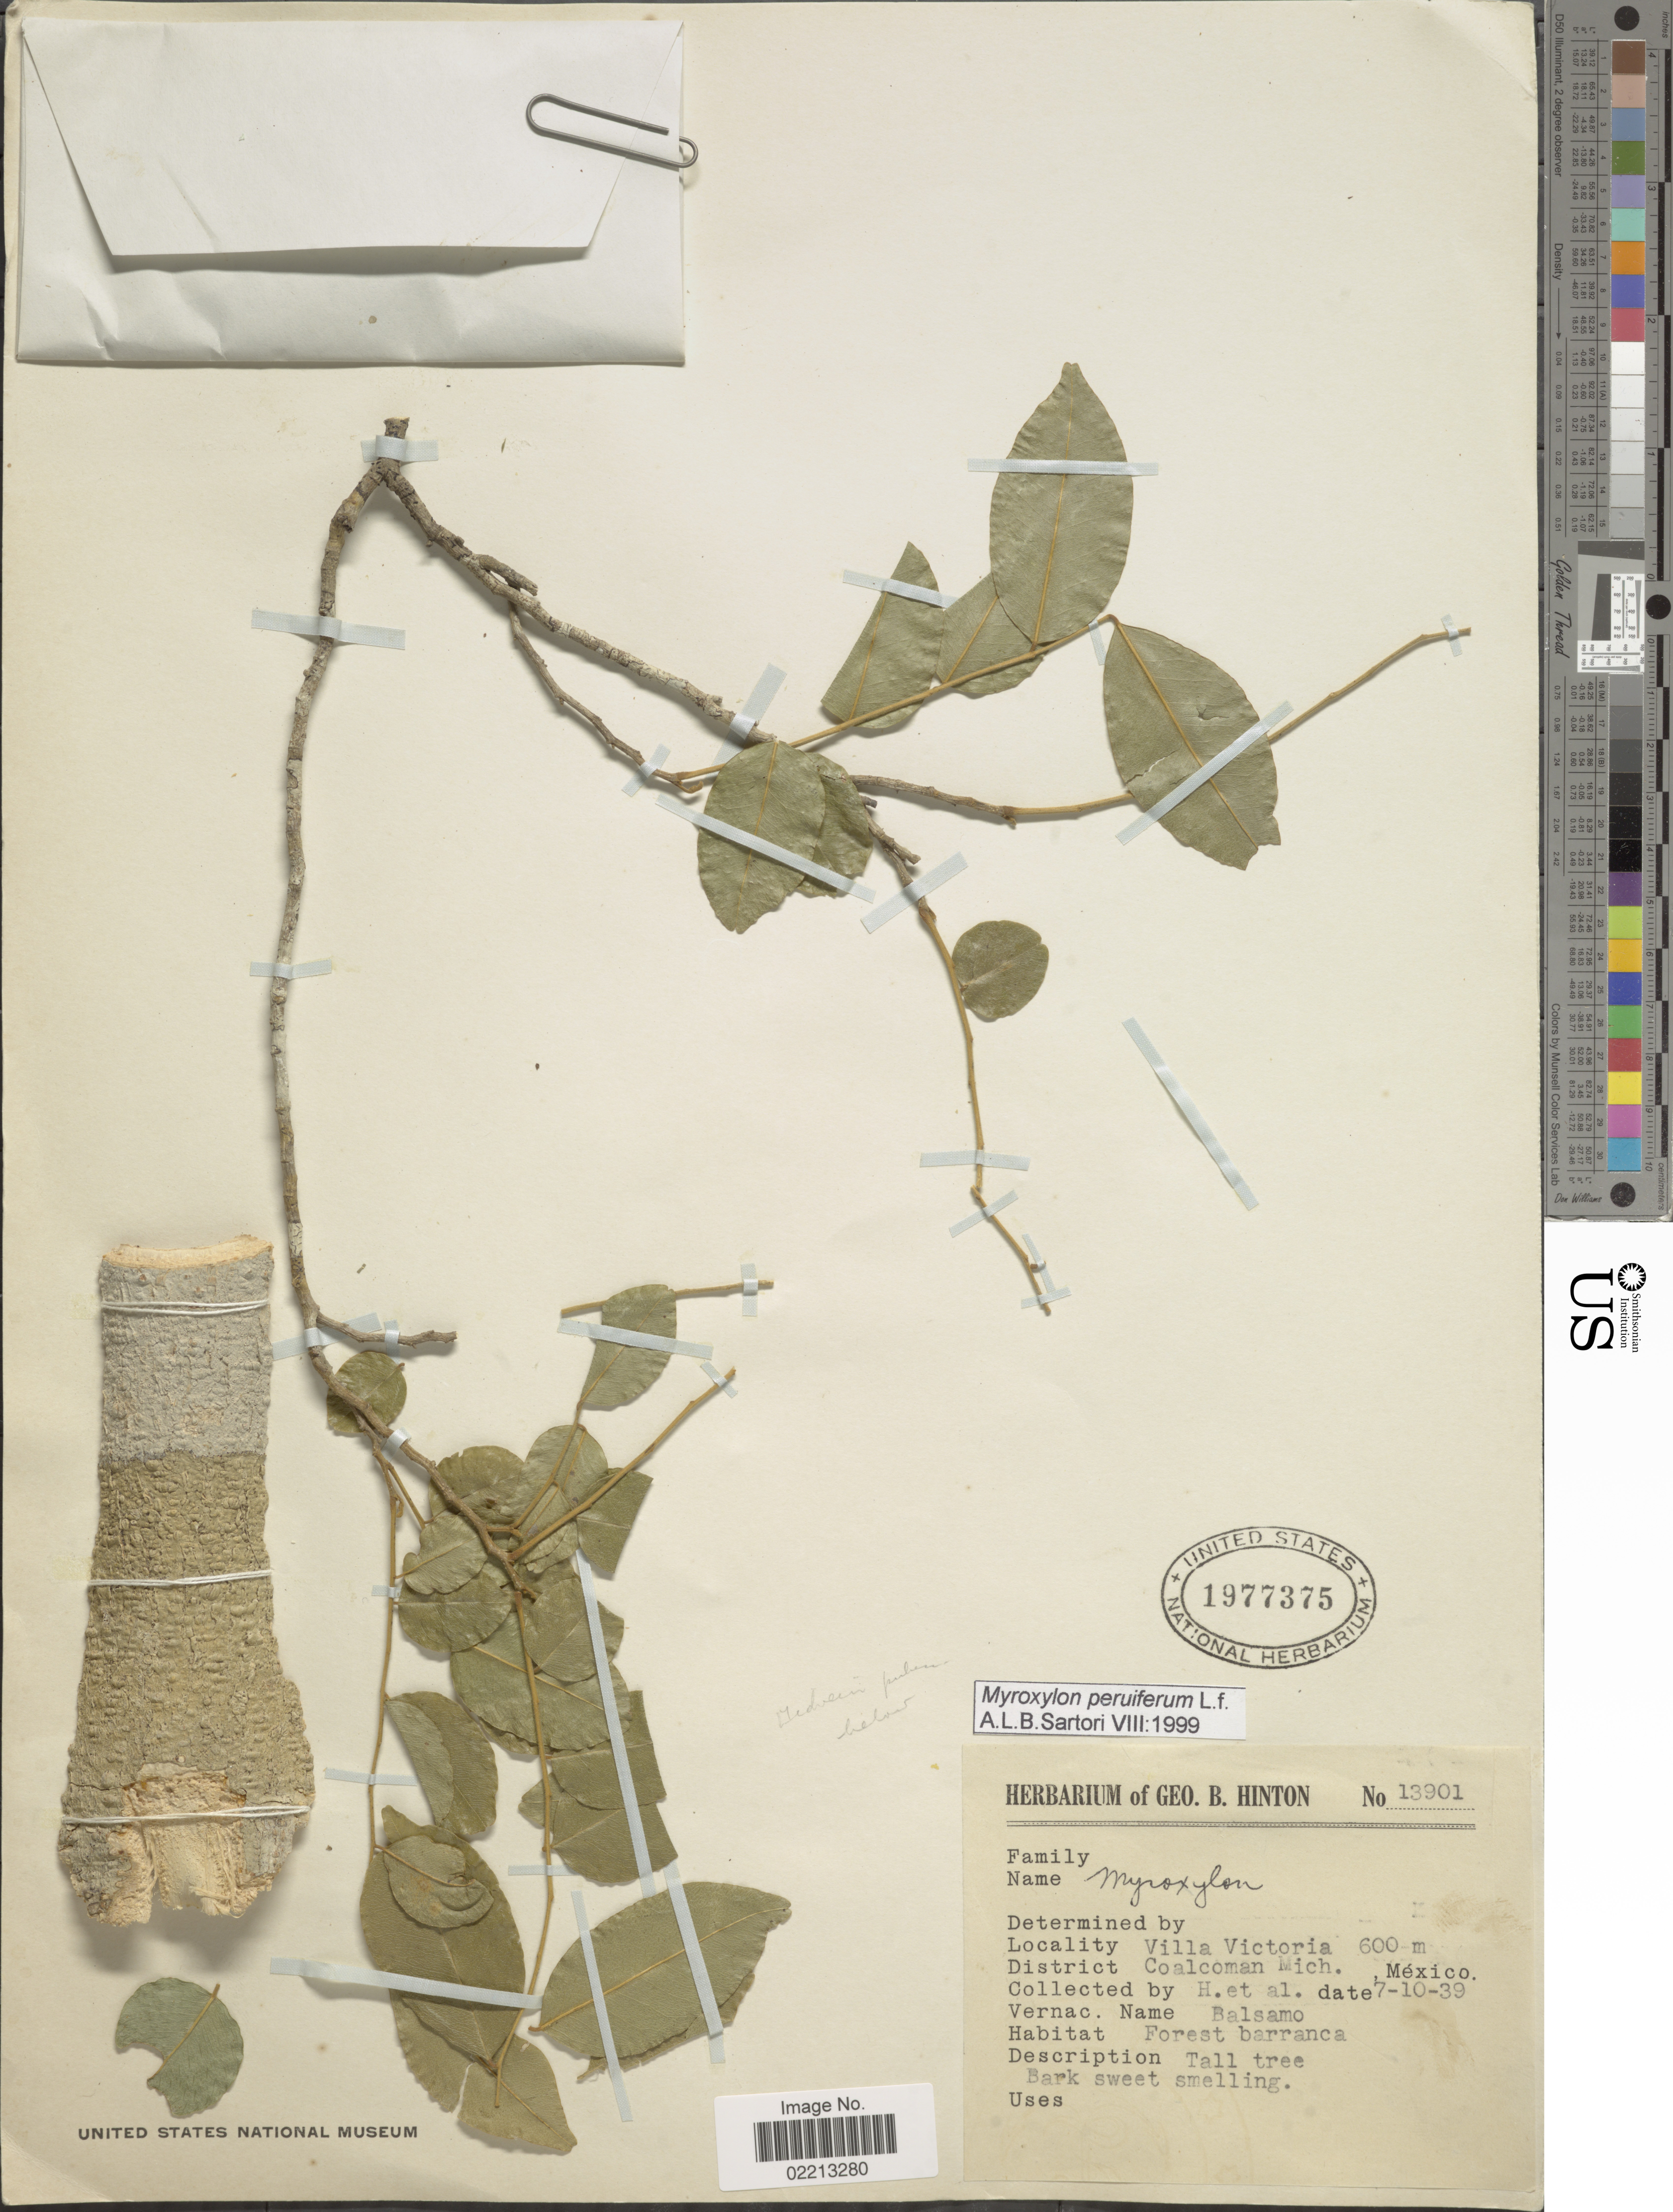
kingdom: Plantae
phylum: Tracheophyta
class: Magnoliopsida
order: Fabales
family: Fabaceae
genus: Myroxylon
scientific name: Myroxylon peruiferum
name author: L. f.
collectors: G. B. Hinton & et al.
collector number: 13901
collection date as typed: Transcribed d/m/y: 10/7/39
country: Mexico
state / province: Michoacán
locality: Villa Victoria, District Coalcoman Mich.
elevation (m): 600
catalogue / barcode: US 1977375